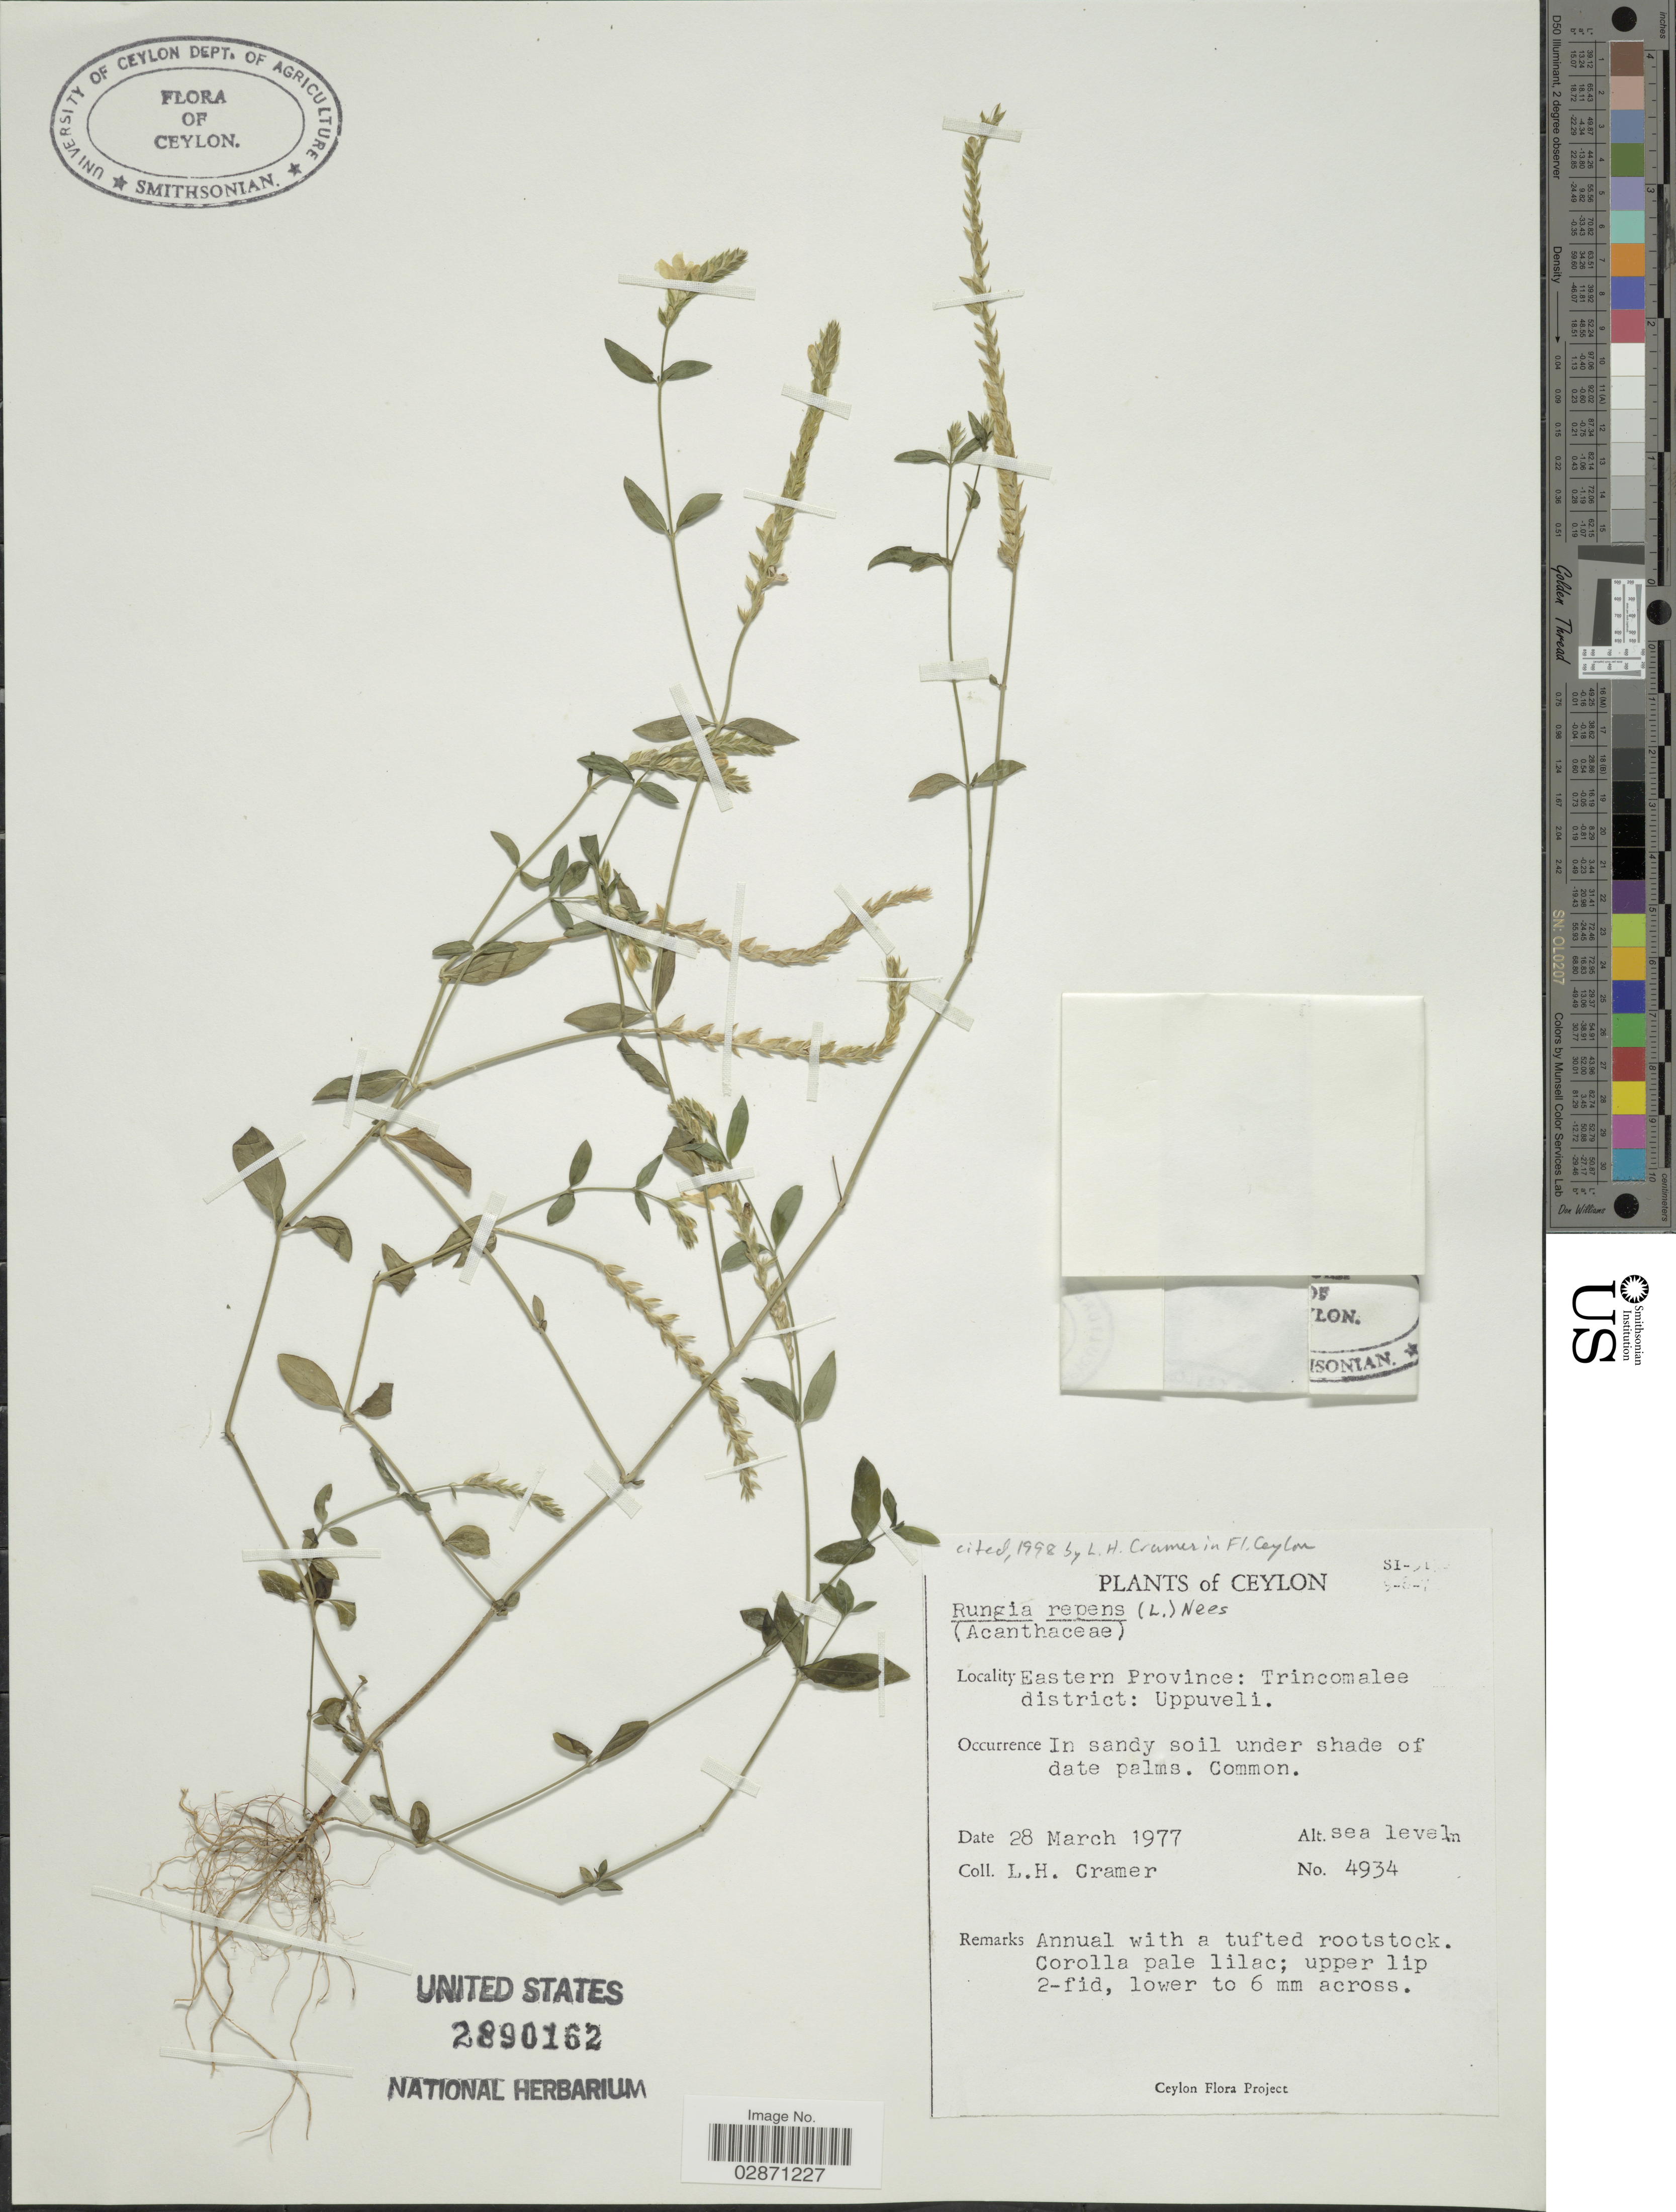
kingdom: Plantae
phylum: Tracheophyta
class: Magnoliopsida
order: Lamiales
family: Acanthaceae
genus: Rungia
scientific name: Rungia repens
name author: (L.) Nees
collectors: L. H. Cramer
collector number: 4934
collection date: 1977-03-28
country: Sri Lanka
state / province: Eastern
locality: Ceylon. Trincomalee district: Uppuveli.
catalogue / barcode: US 2890162